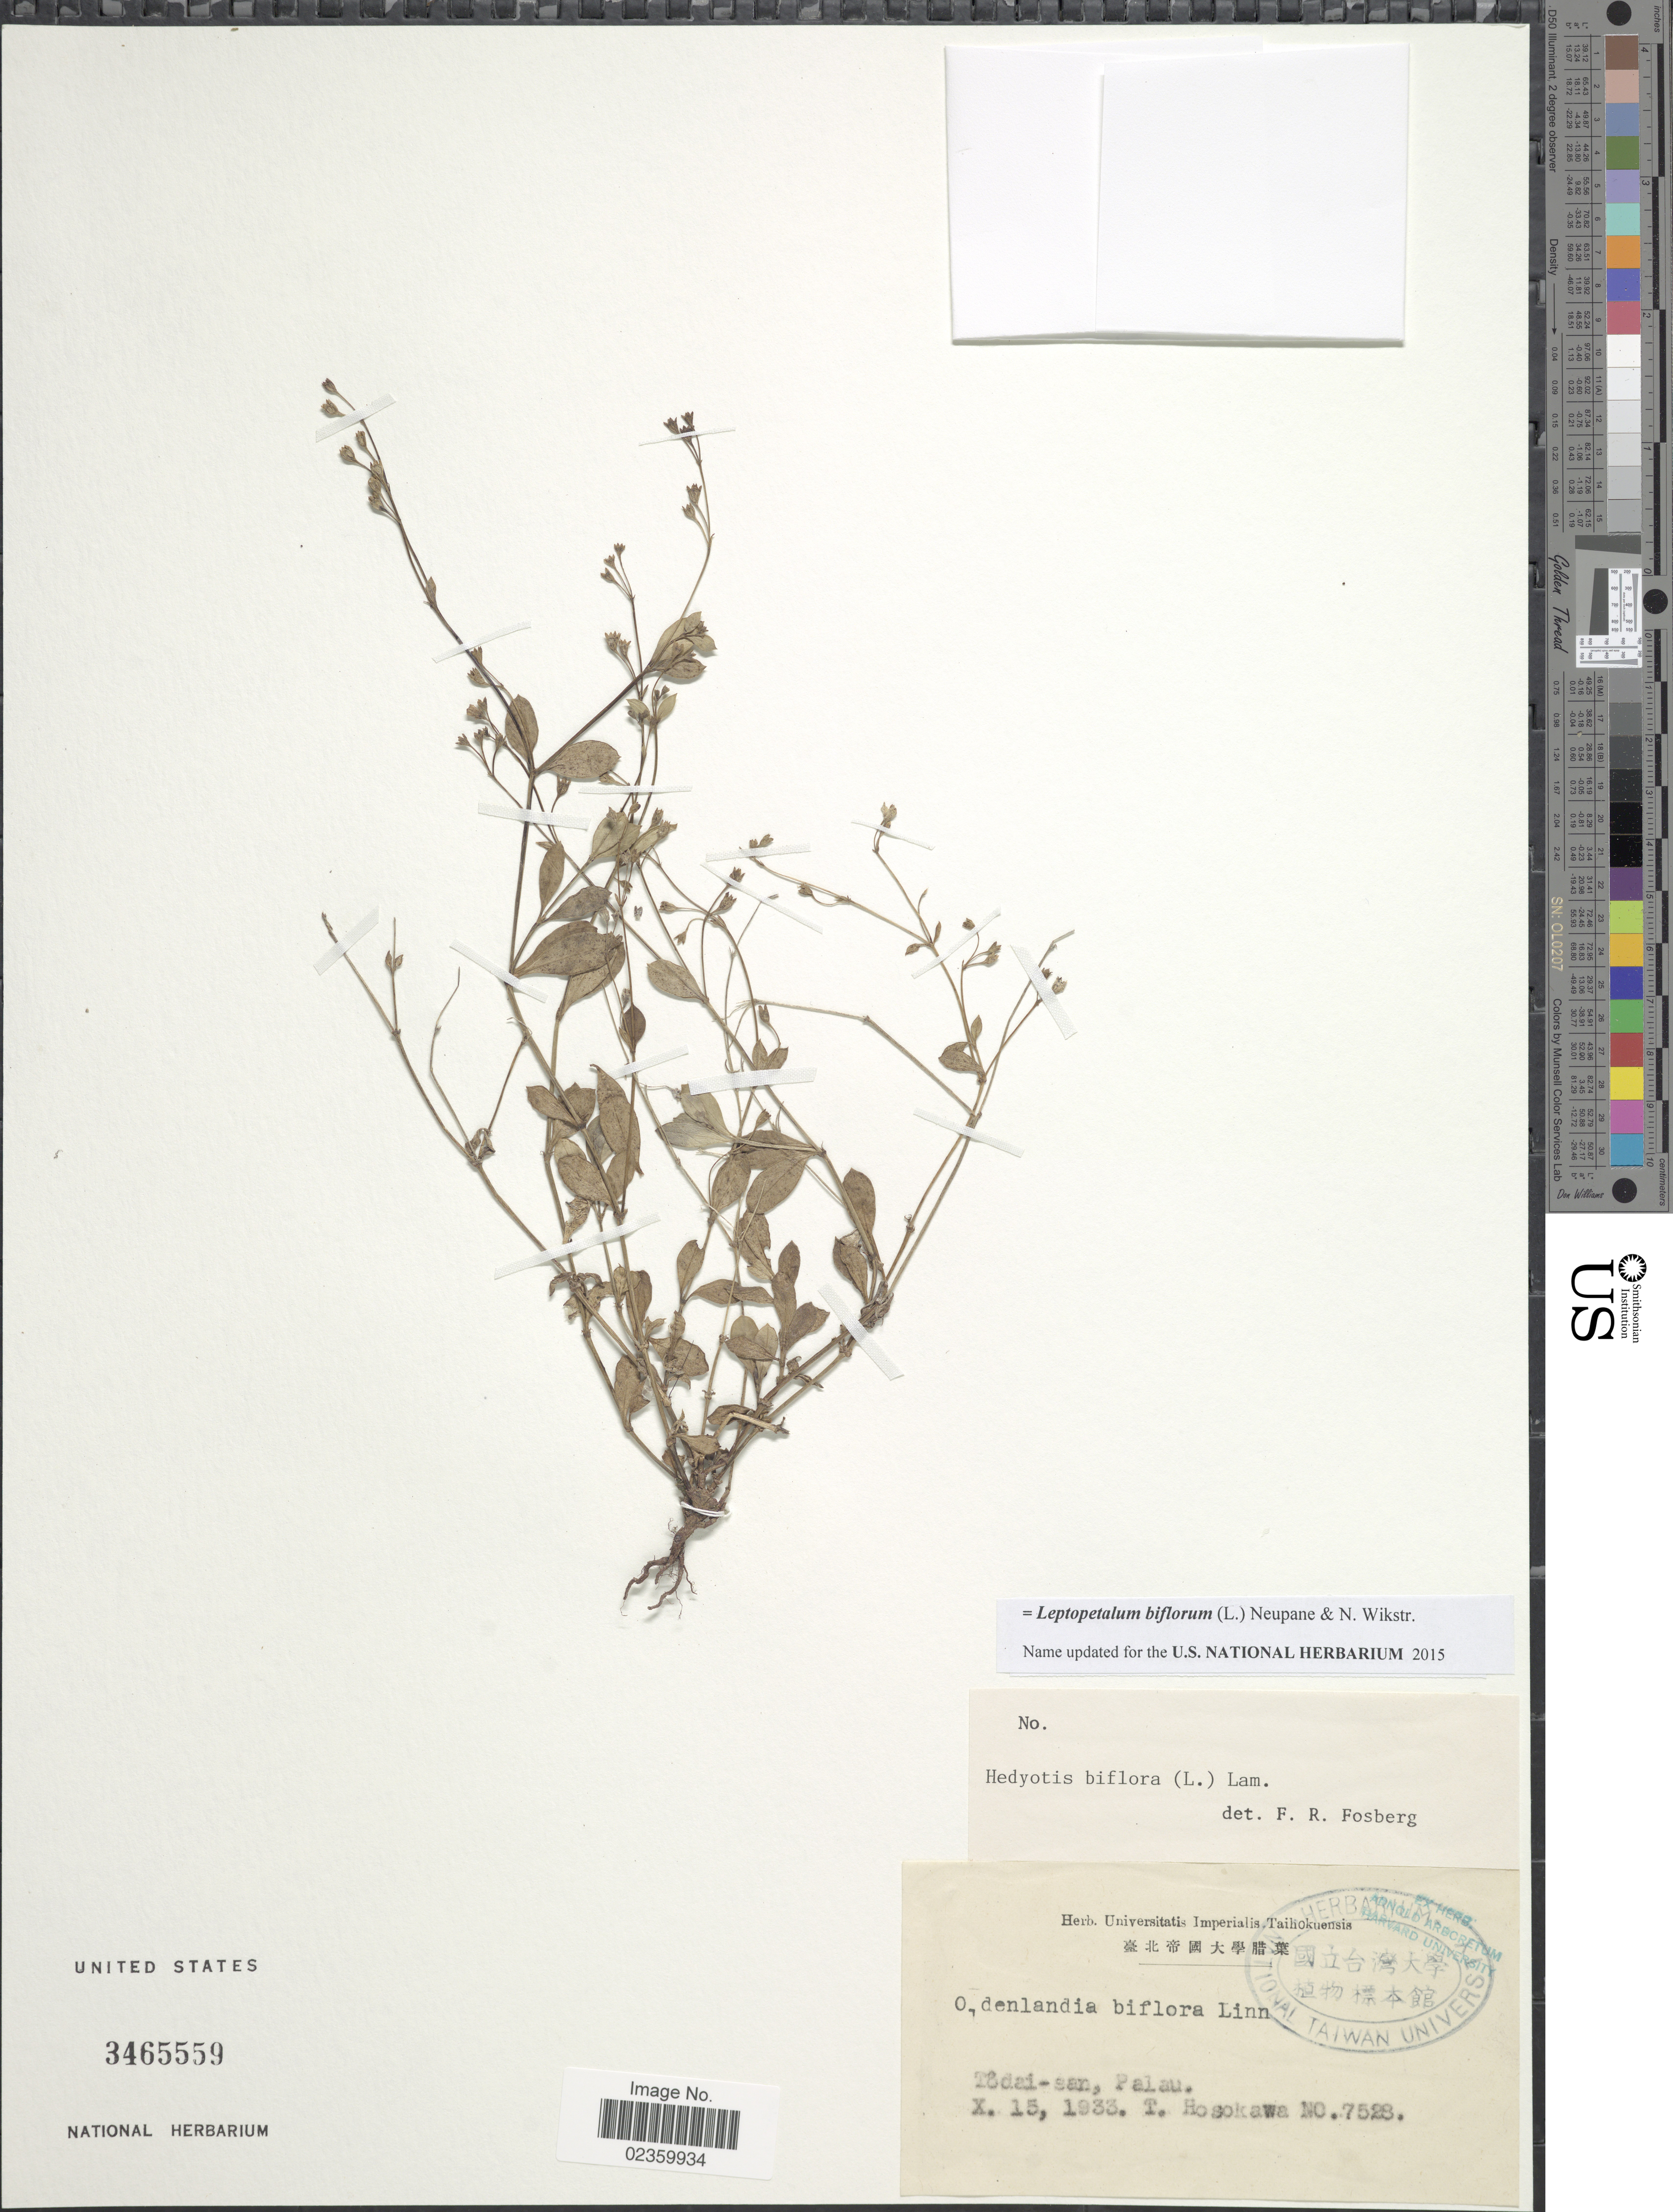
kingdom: Plantae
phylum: Tracheophyta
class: Magnoliopsida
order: Gentianales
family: Rubiaceae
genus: Leptopetalum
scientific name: Leptopetalum biflorum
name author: (L.) Neupane & N. Wikstr.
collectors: T. Hosokawa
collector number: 7528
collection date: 1933-10-15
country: Palau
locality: Todai-san, Palau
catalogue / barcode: US 3465559